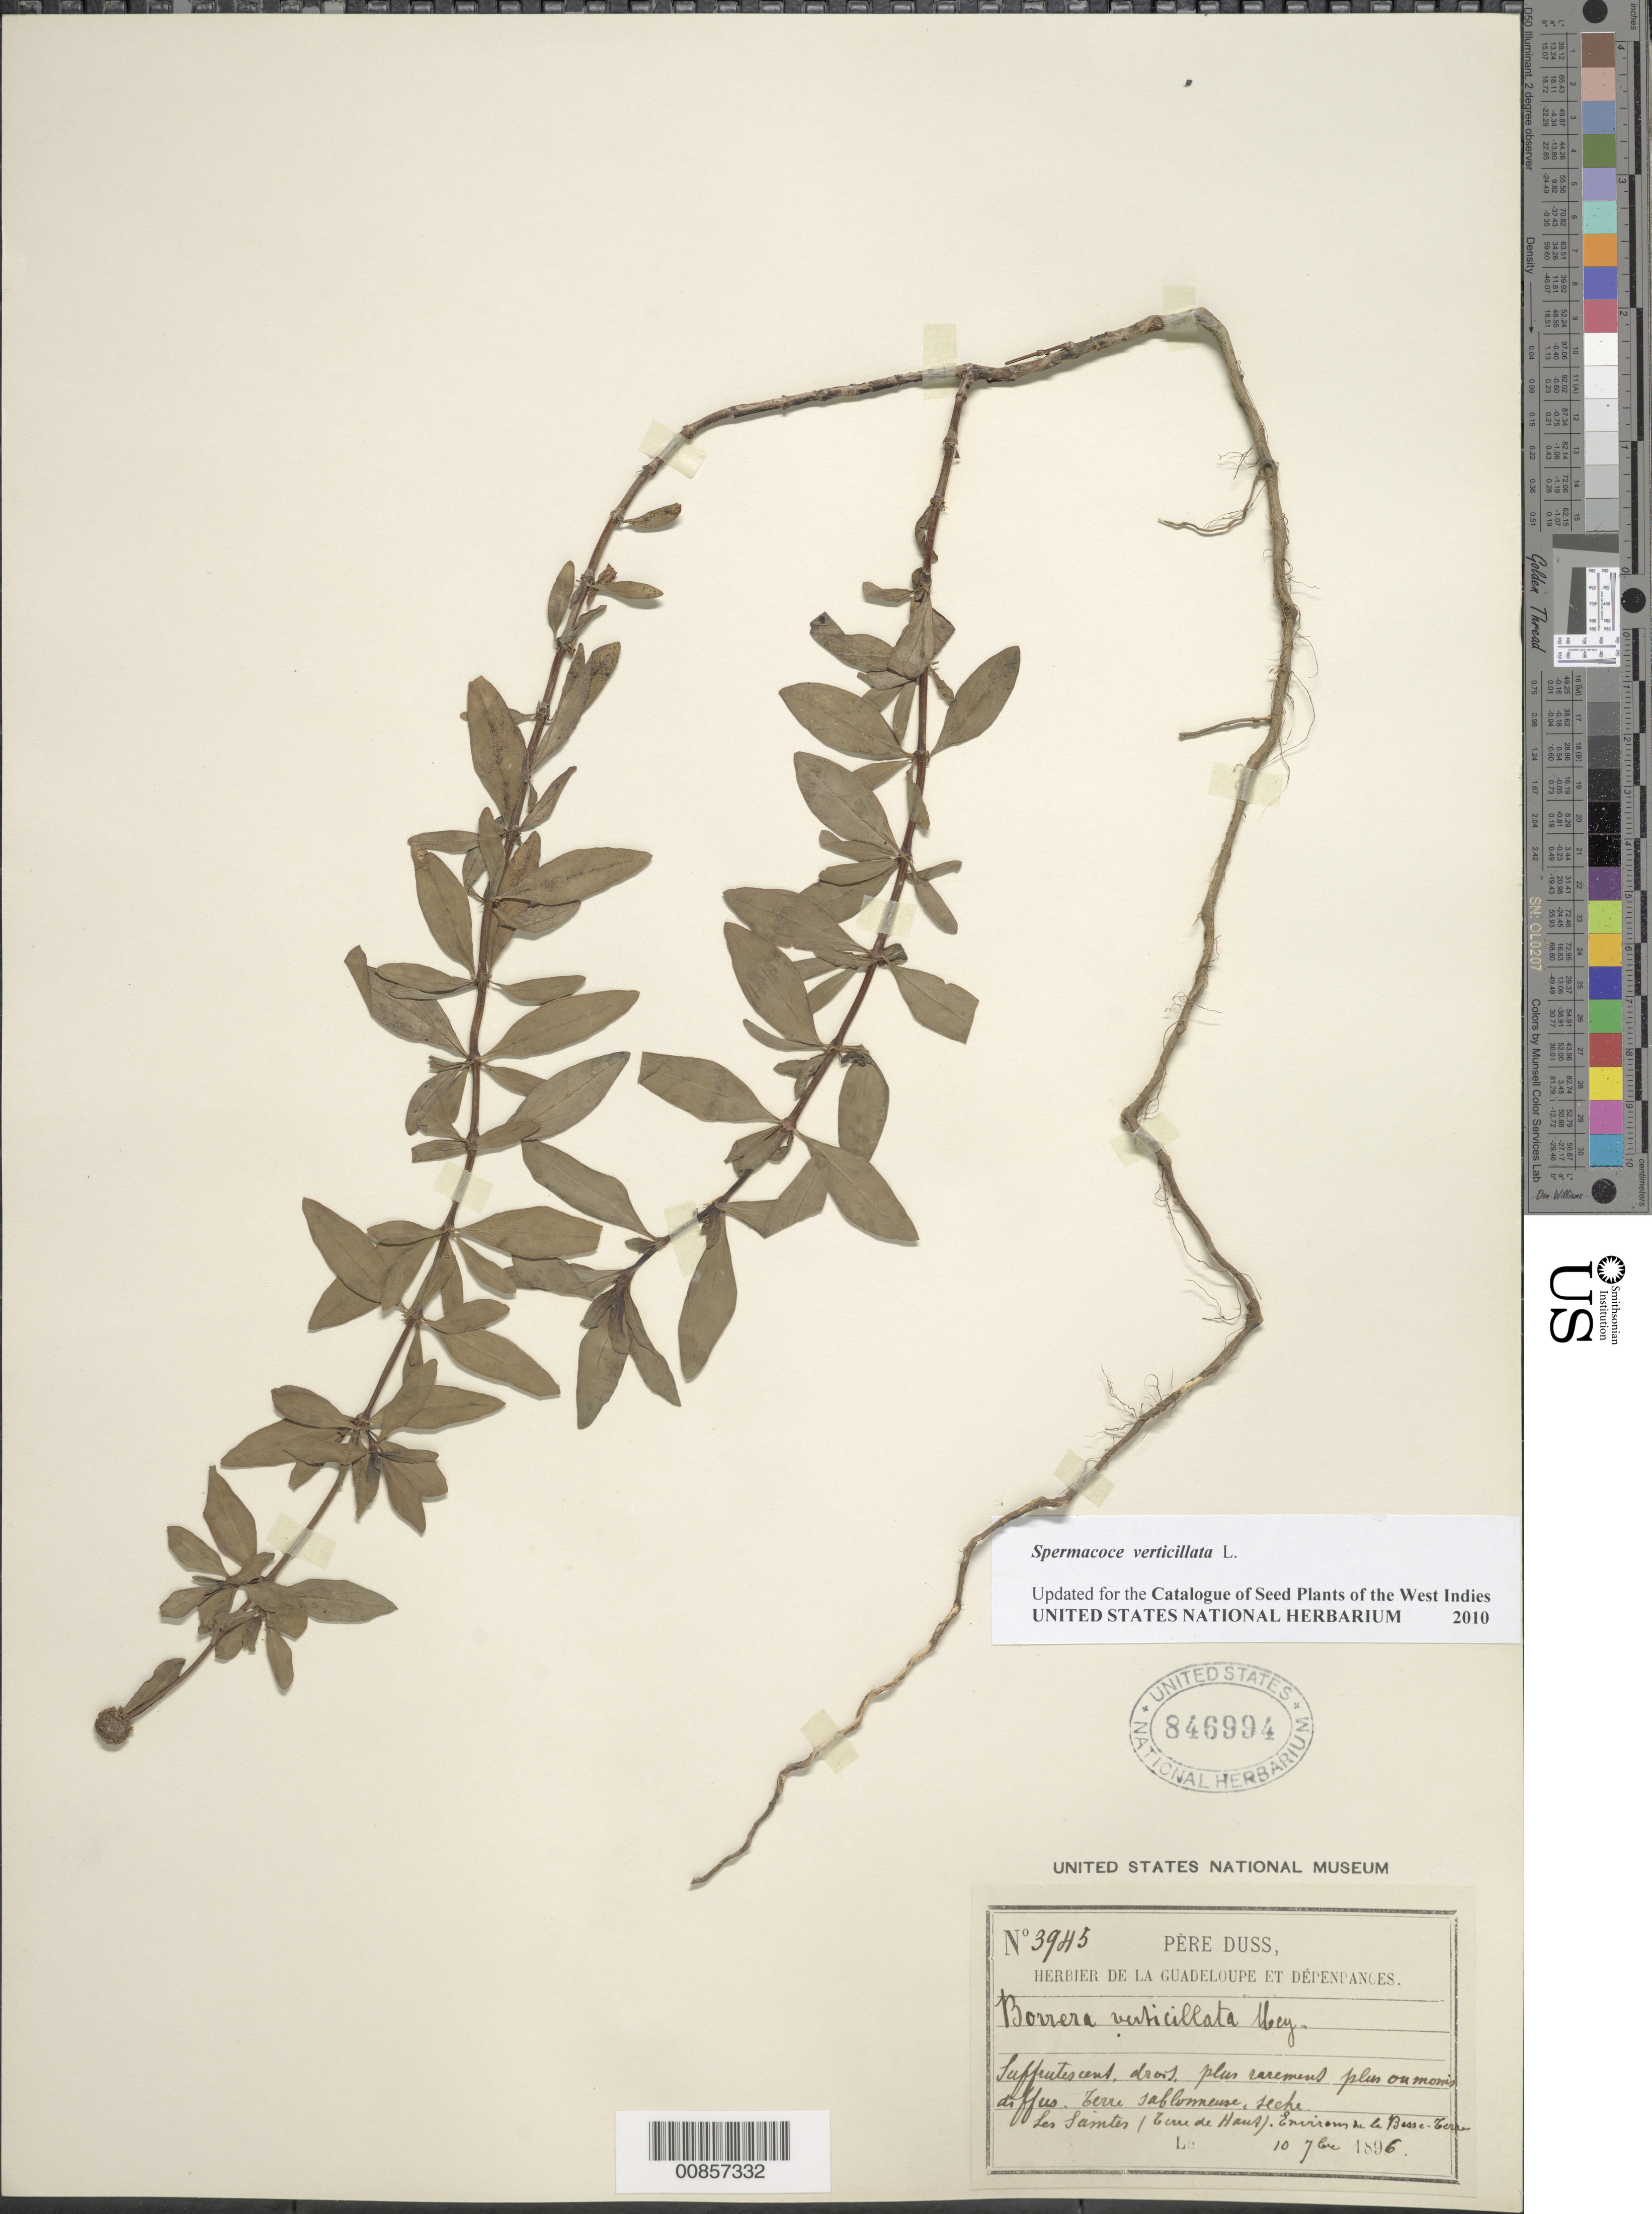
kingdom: Plantae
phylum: Tracheophyta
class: Magnoliopsida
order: Gentianales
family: Rubiaceae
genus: Spermacoce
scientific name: Spermacoce verticillata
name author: L.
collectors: Père Duss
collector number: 3945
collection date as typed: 10 Feb 1896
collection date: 1896-02-10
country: Guadeloupe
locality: Les Saintes (Terre De Haut). Environ de la Basse-Terre.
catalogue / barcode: US 846994